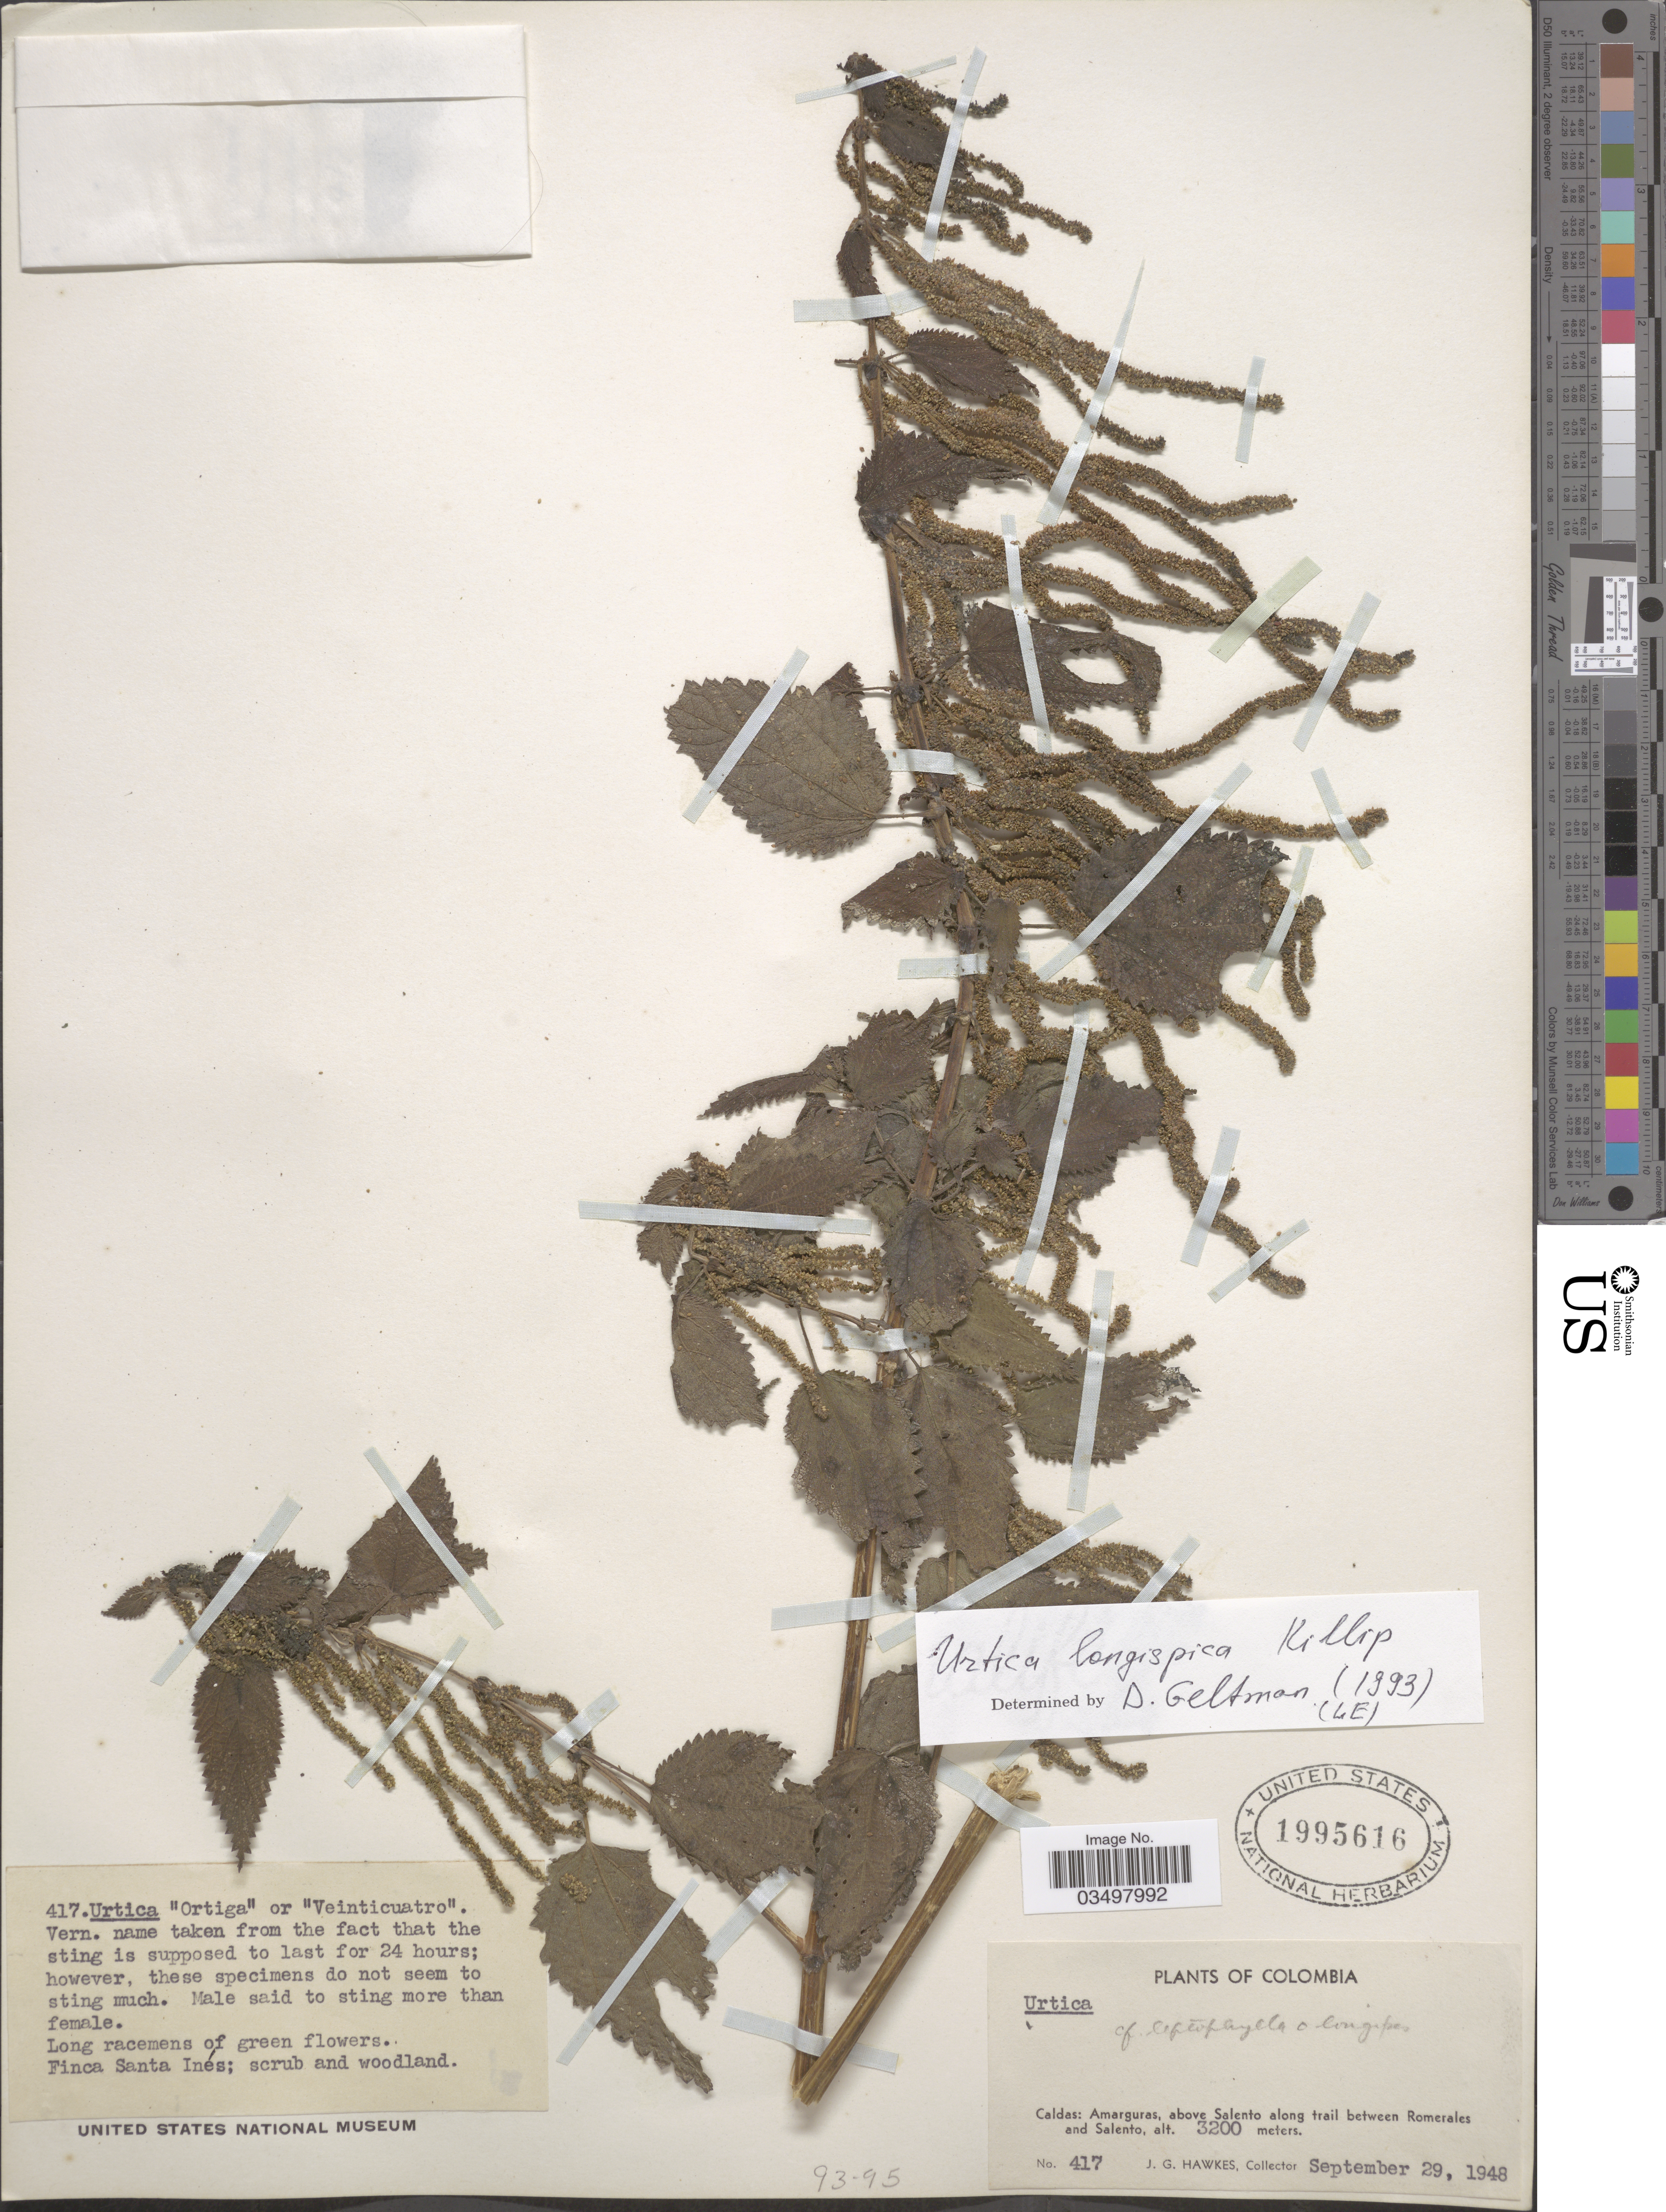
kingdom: Plantae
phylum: Tracheophyta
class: Magnoliopsida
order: Rosales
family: Urticaceae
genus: Urtica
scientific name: Urtica longispica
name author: Killip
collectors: J. Hawkes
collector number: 417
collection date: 1948-09-29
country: Colombia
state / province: Caldas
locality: Amarguras, above Salento along trail between Romerales and Salento.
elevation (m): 3200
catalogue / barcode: US 1995616